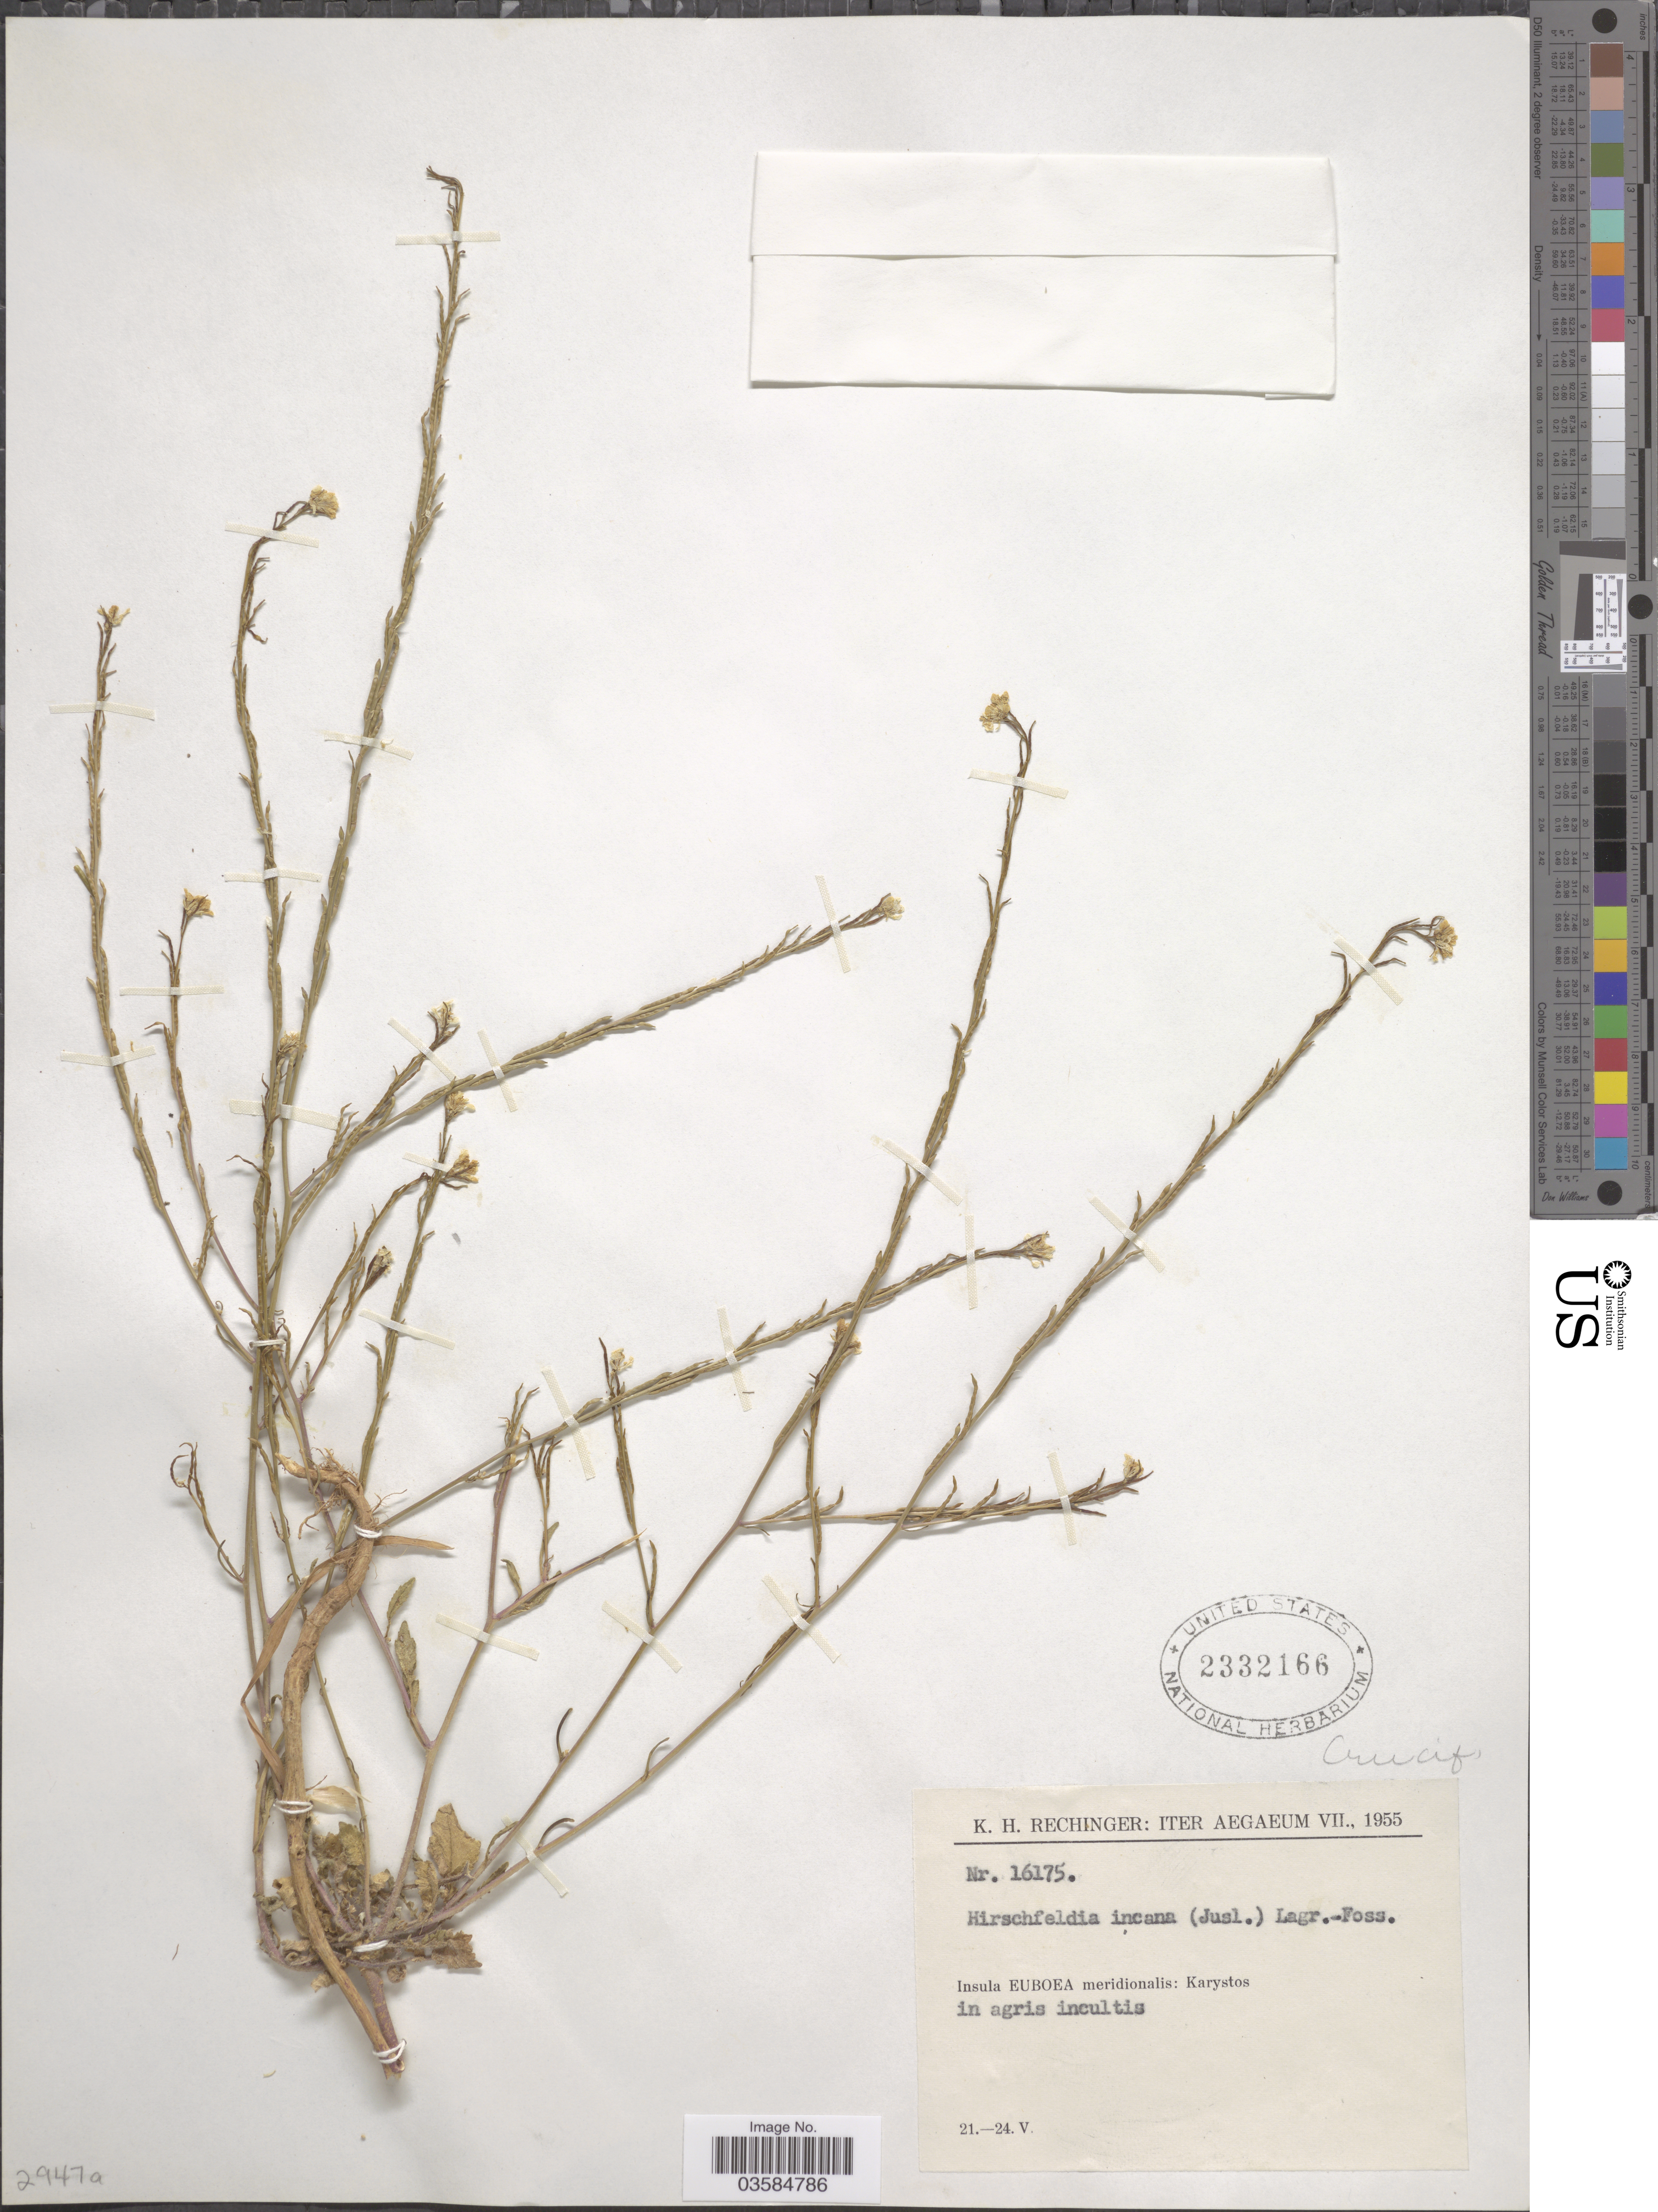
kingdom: Plantae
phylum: Tracheophyta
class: Magnoliopsida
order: Brassicales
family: Brassicaceae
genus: Hirschfeldia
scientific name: Hirschfeldia incana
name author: (L.) Lagr.-Foss.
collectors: K. H. Rechinger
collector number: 16175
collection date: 1955-05-21/1955-05-24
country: Greece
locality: Iter Aegaum. Insula Euboea meridionalis: Karystos.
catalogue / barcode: US 2332166